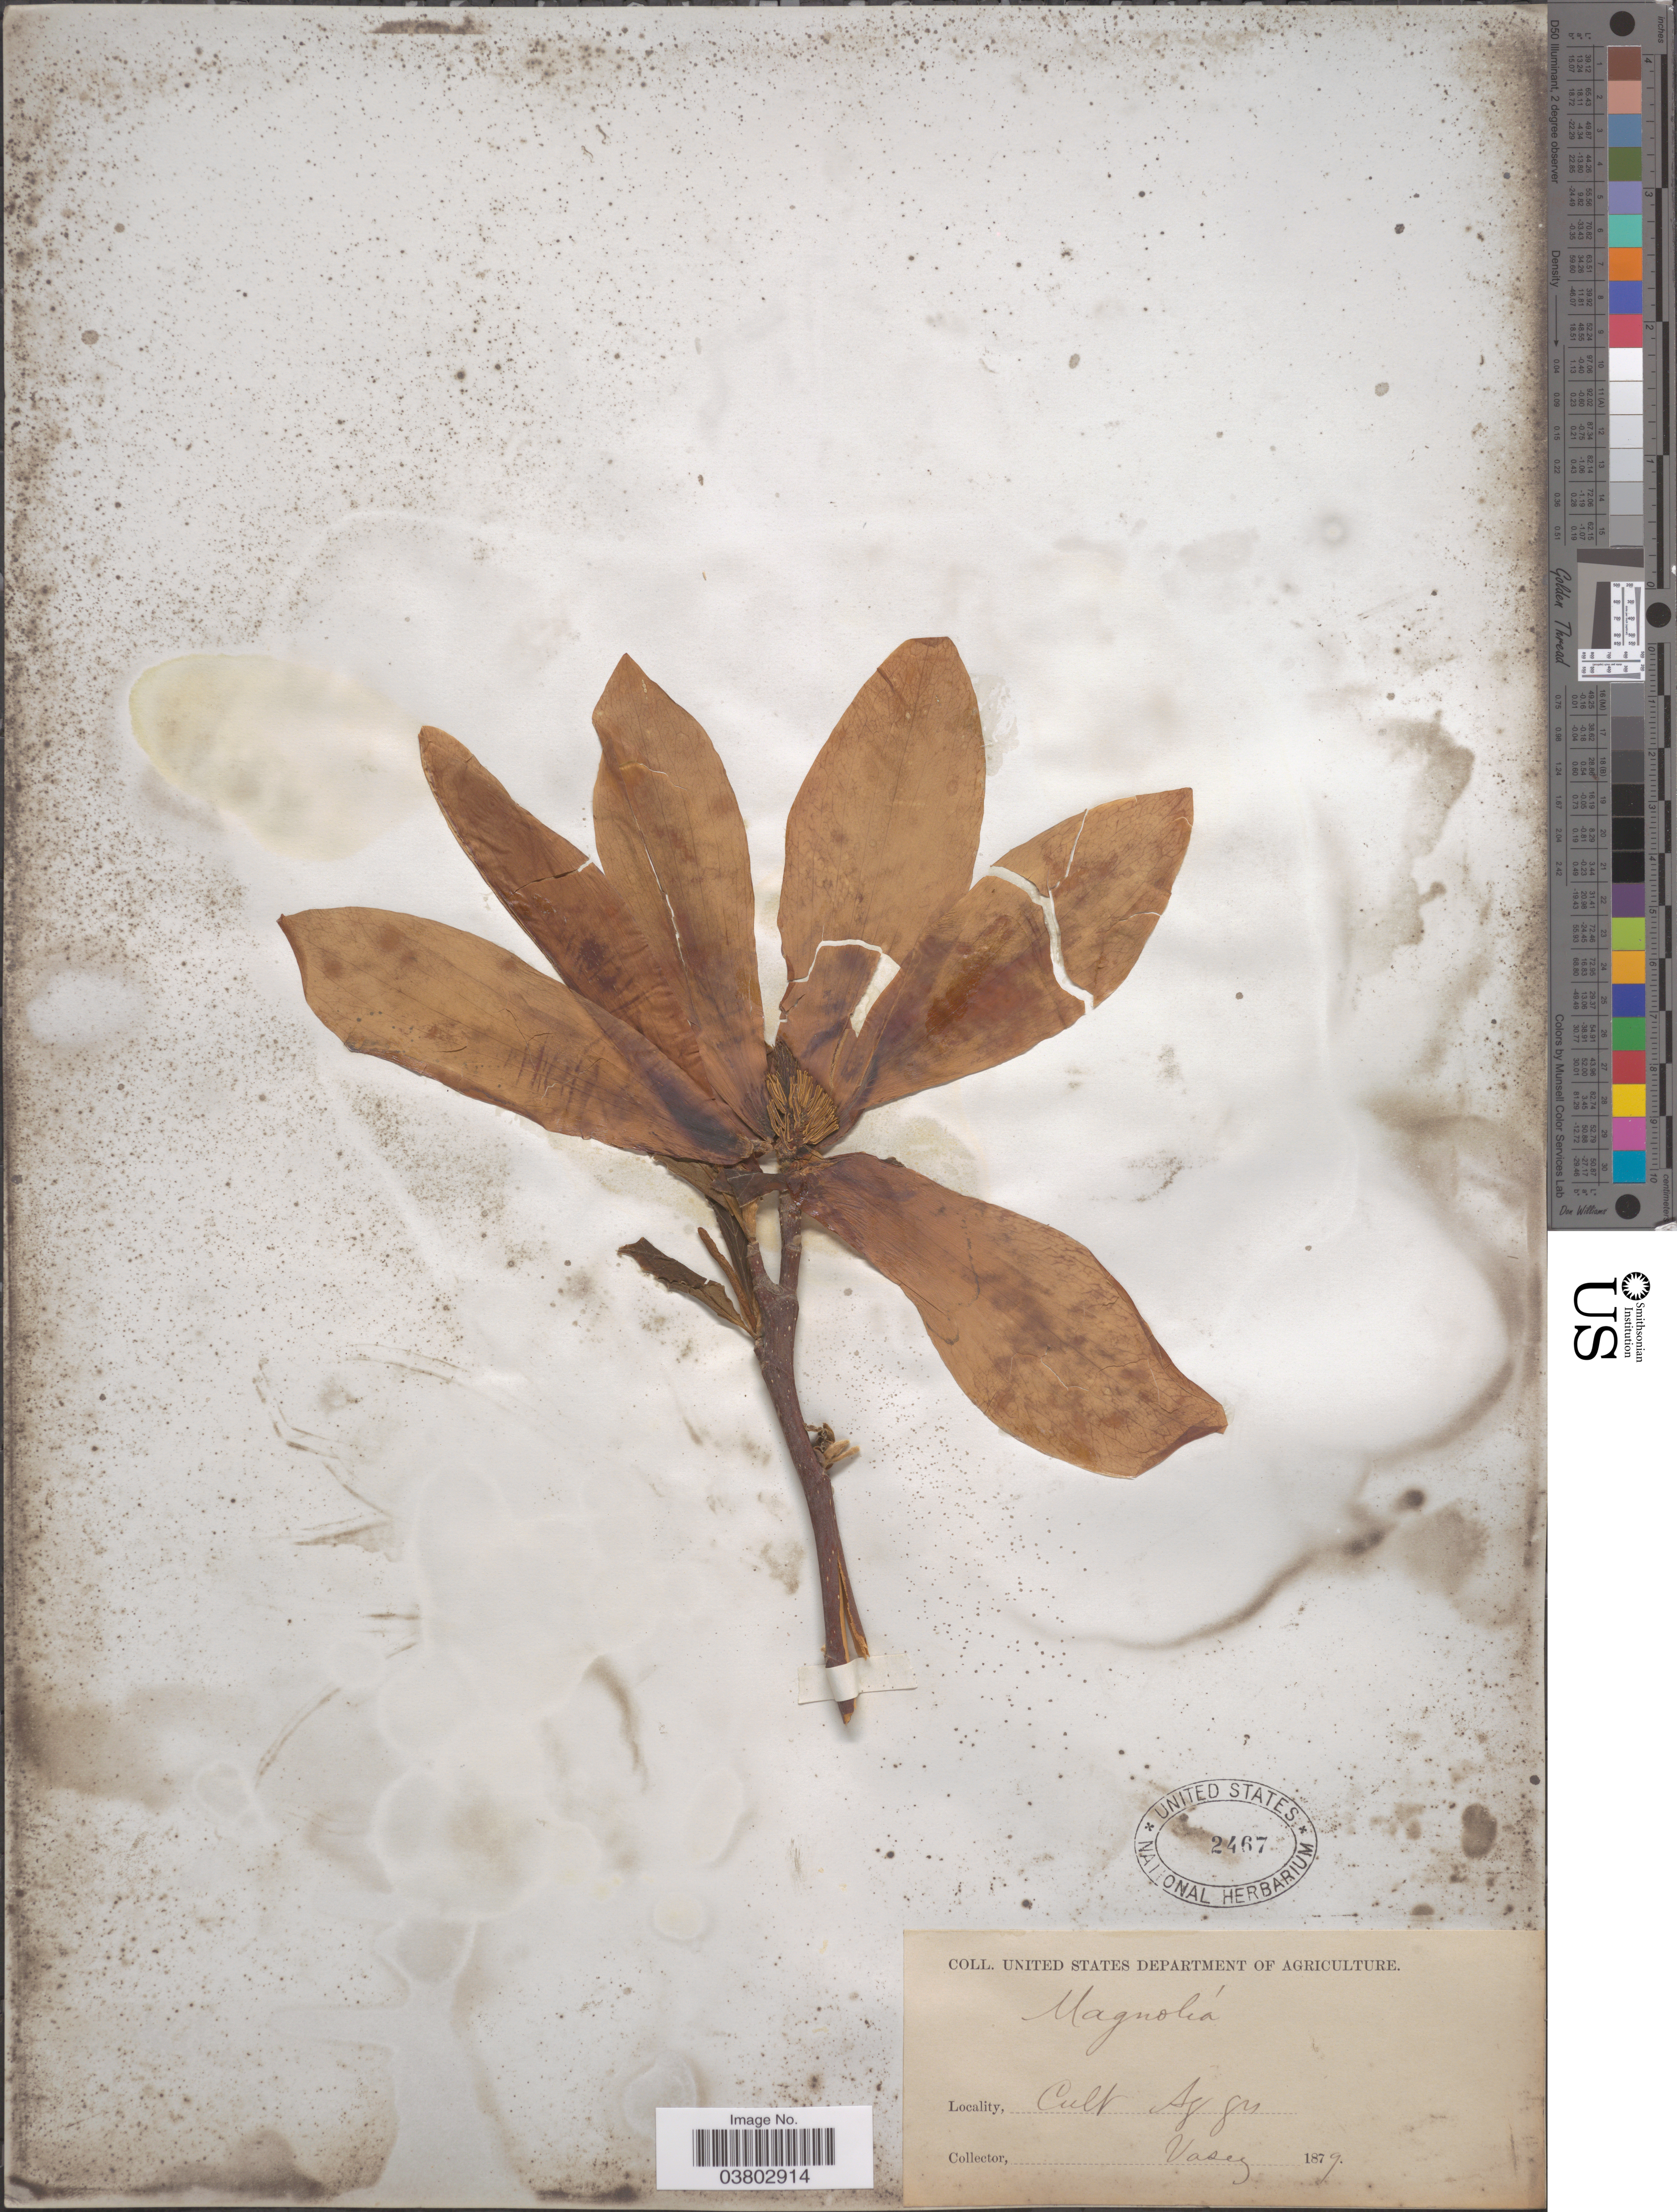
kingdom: Plantae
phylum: Tracheophyta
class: Magnoliopsida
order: Magnoliales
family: Magnoliaceae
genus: Magnolia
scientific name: Magnolia sp.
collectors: Vasey, --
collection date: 1879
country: United States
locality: Ag grs.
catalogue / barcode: US 2467